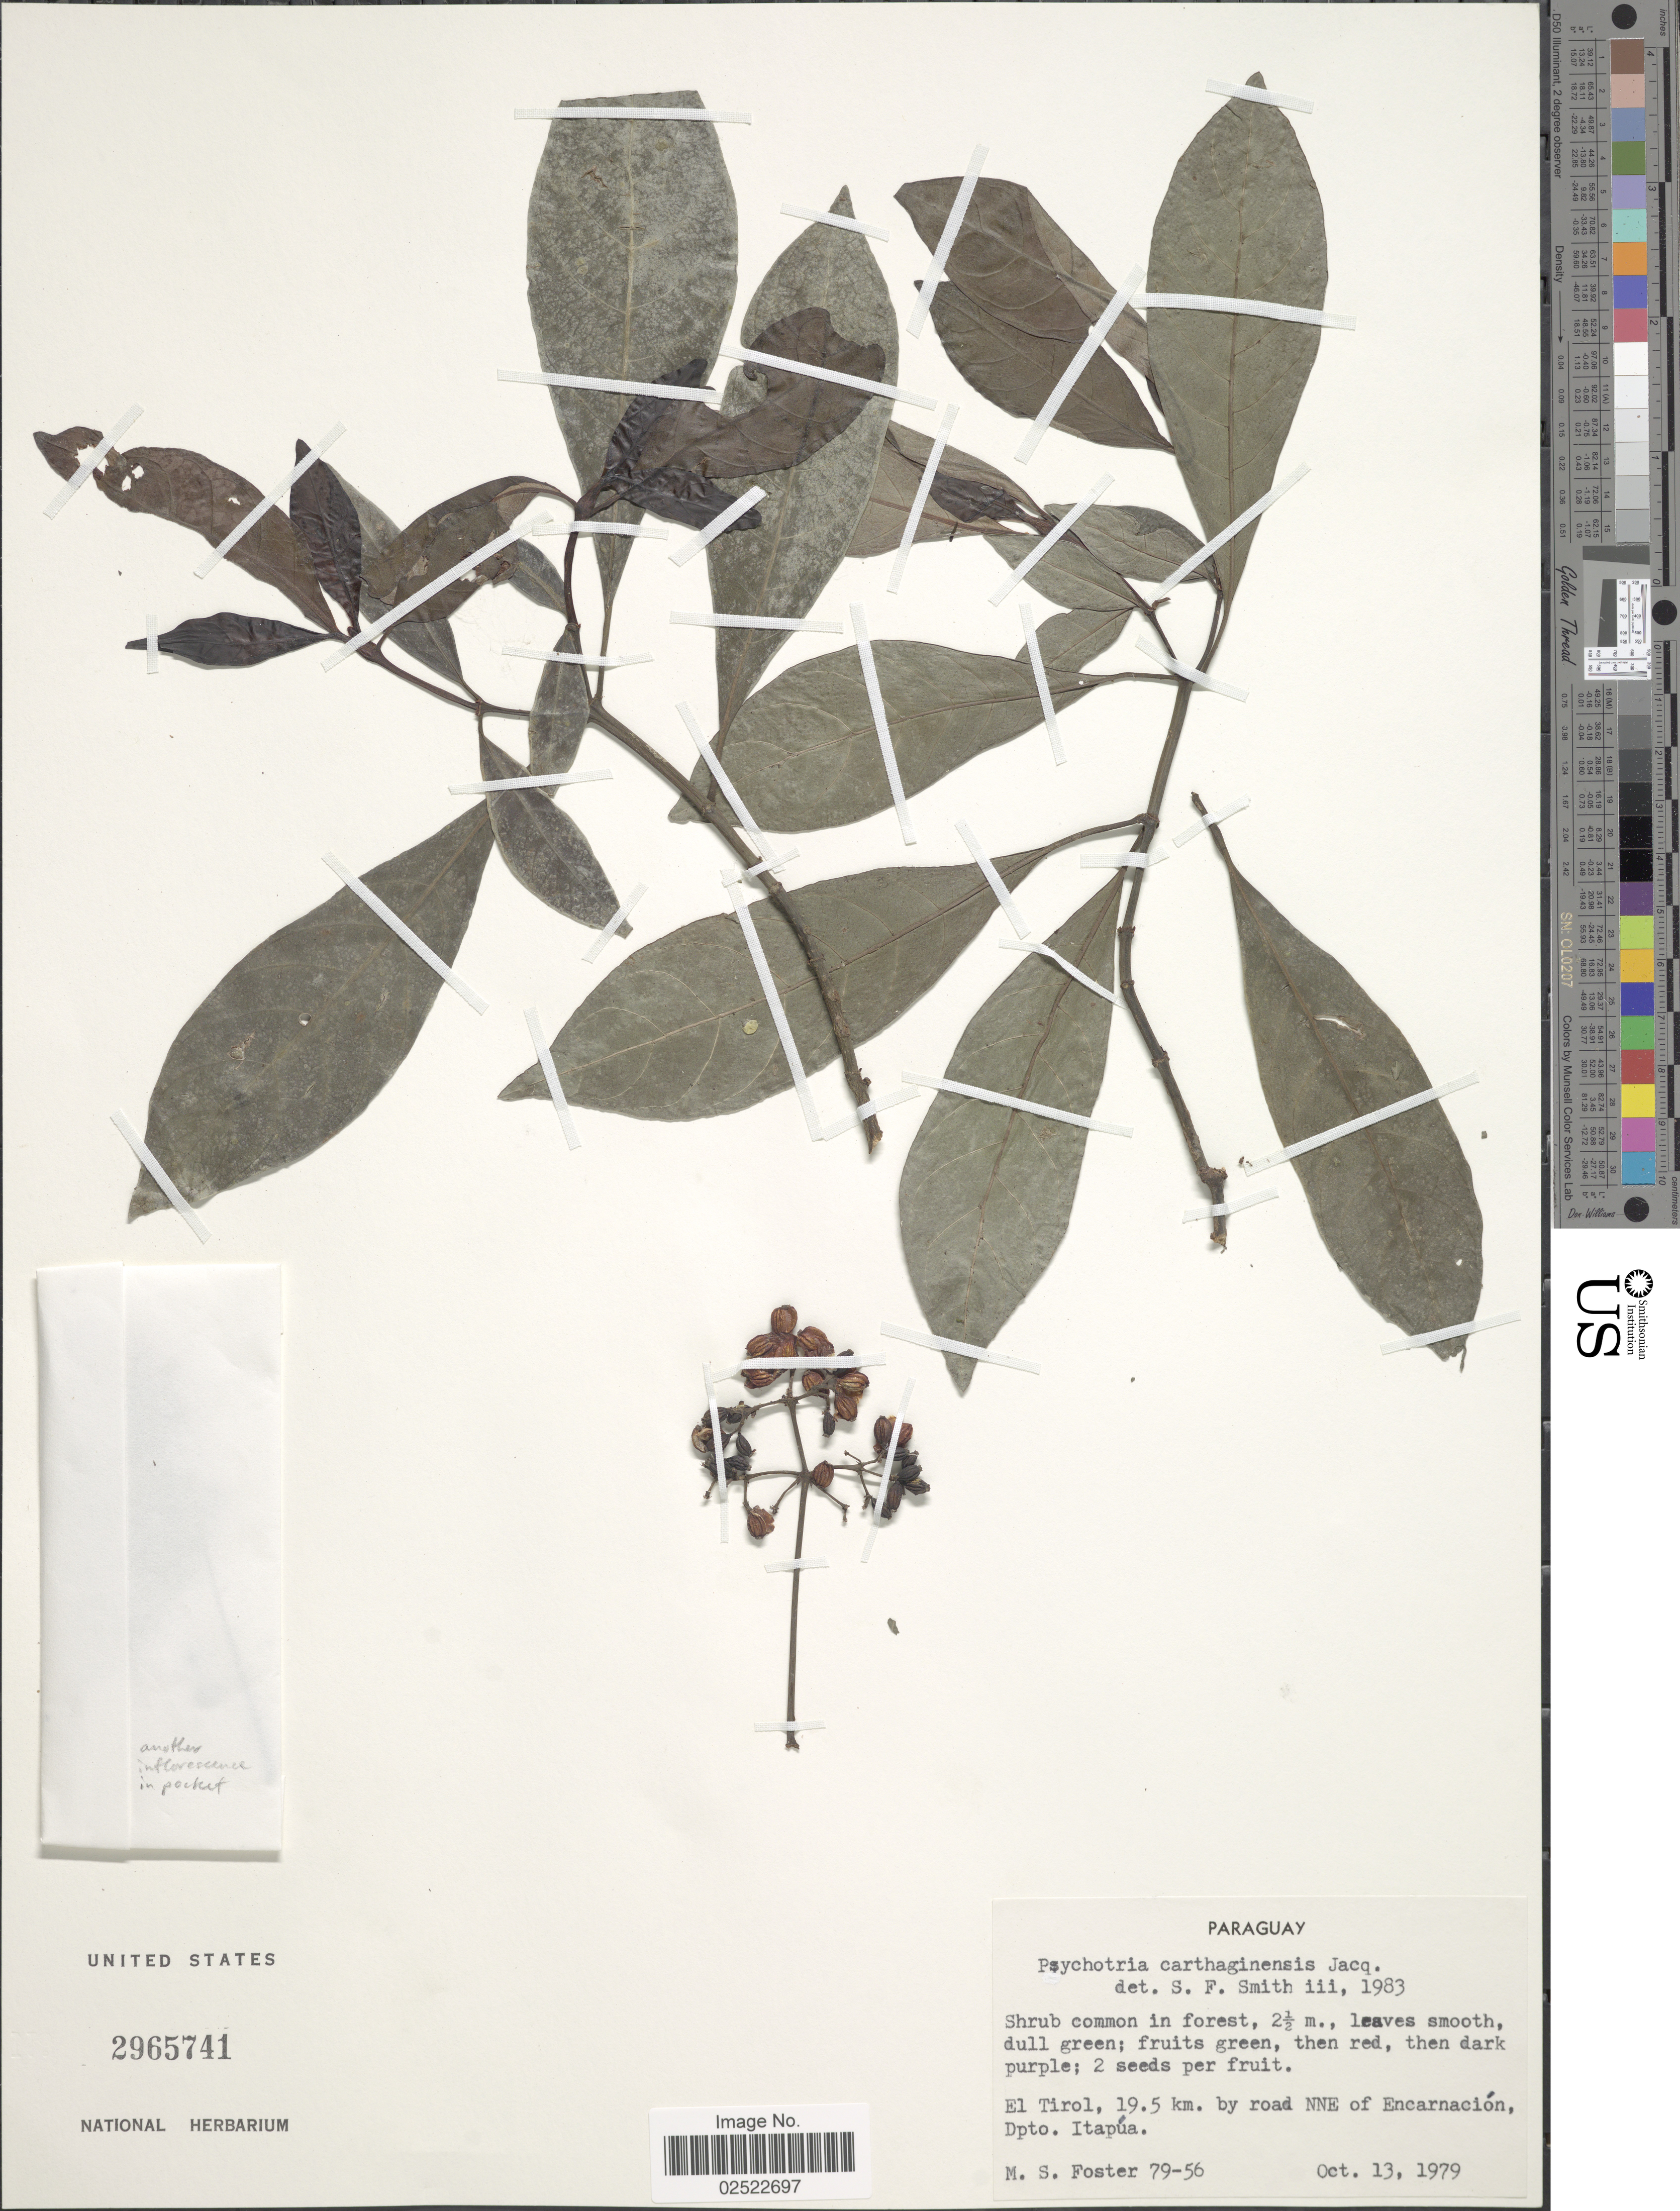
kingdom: Plantae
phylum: Tracheophyta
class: Magnoliopsida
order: Gentianales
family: Rubiaceae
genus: Psychotria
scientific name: Psychotria carthagenensis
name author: Jacq.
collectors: M. Foster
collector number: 79-56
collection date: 1979-10-13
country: Paraguay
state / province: Itapua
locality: El Tirol, 19.5 km. by road NNE of Encarnación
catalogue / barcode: US 2965741